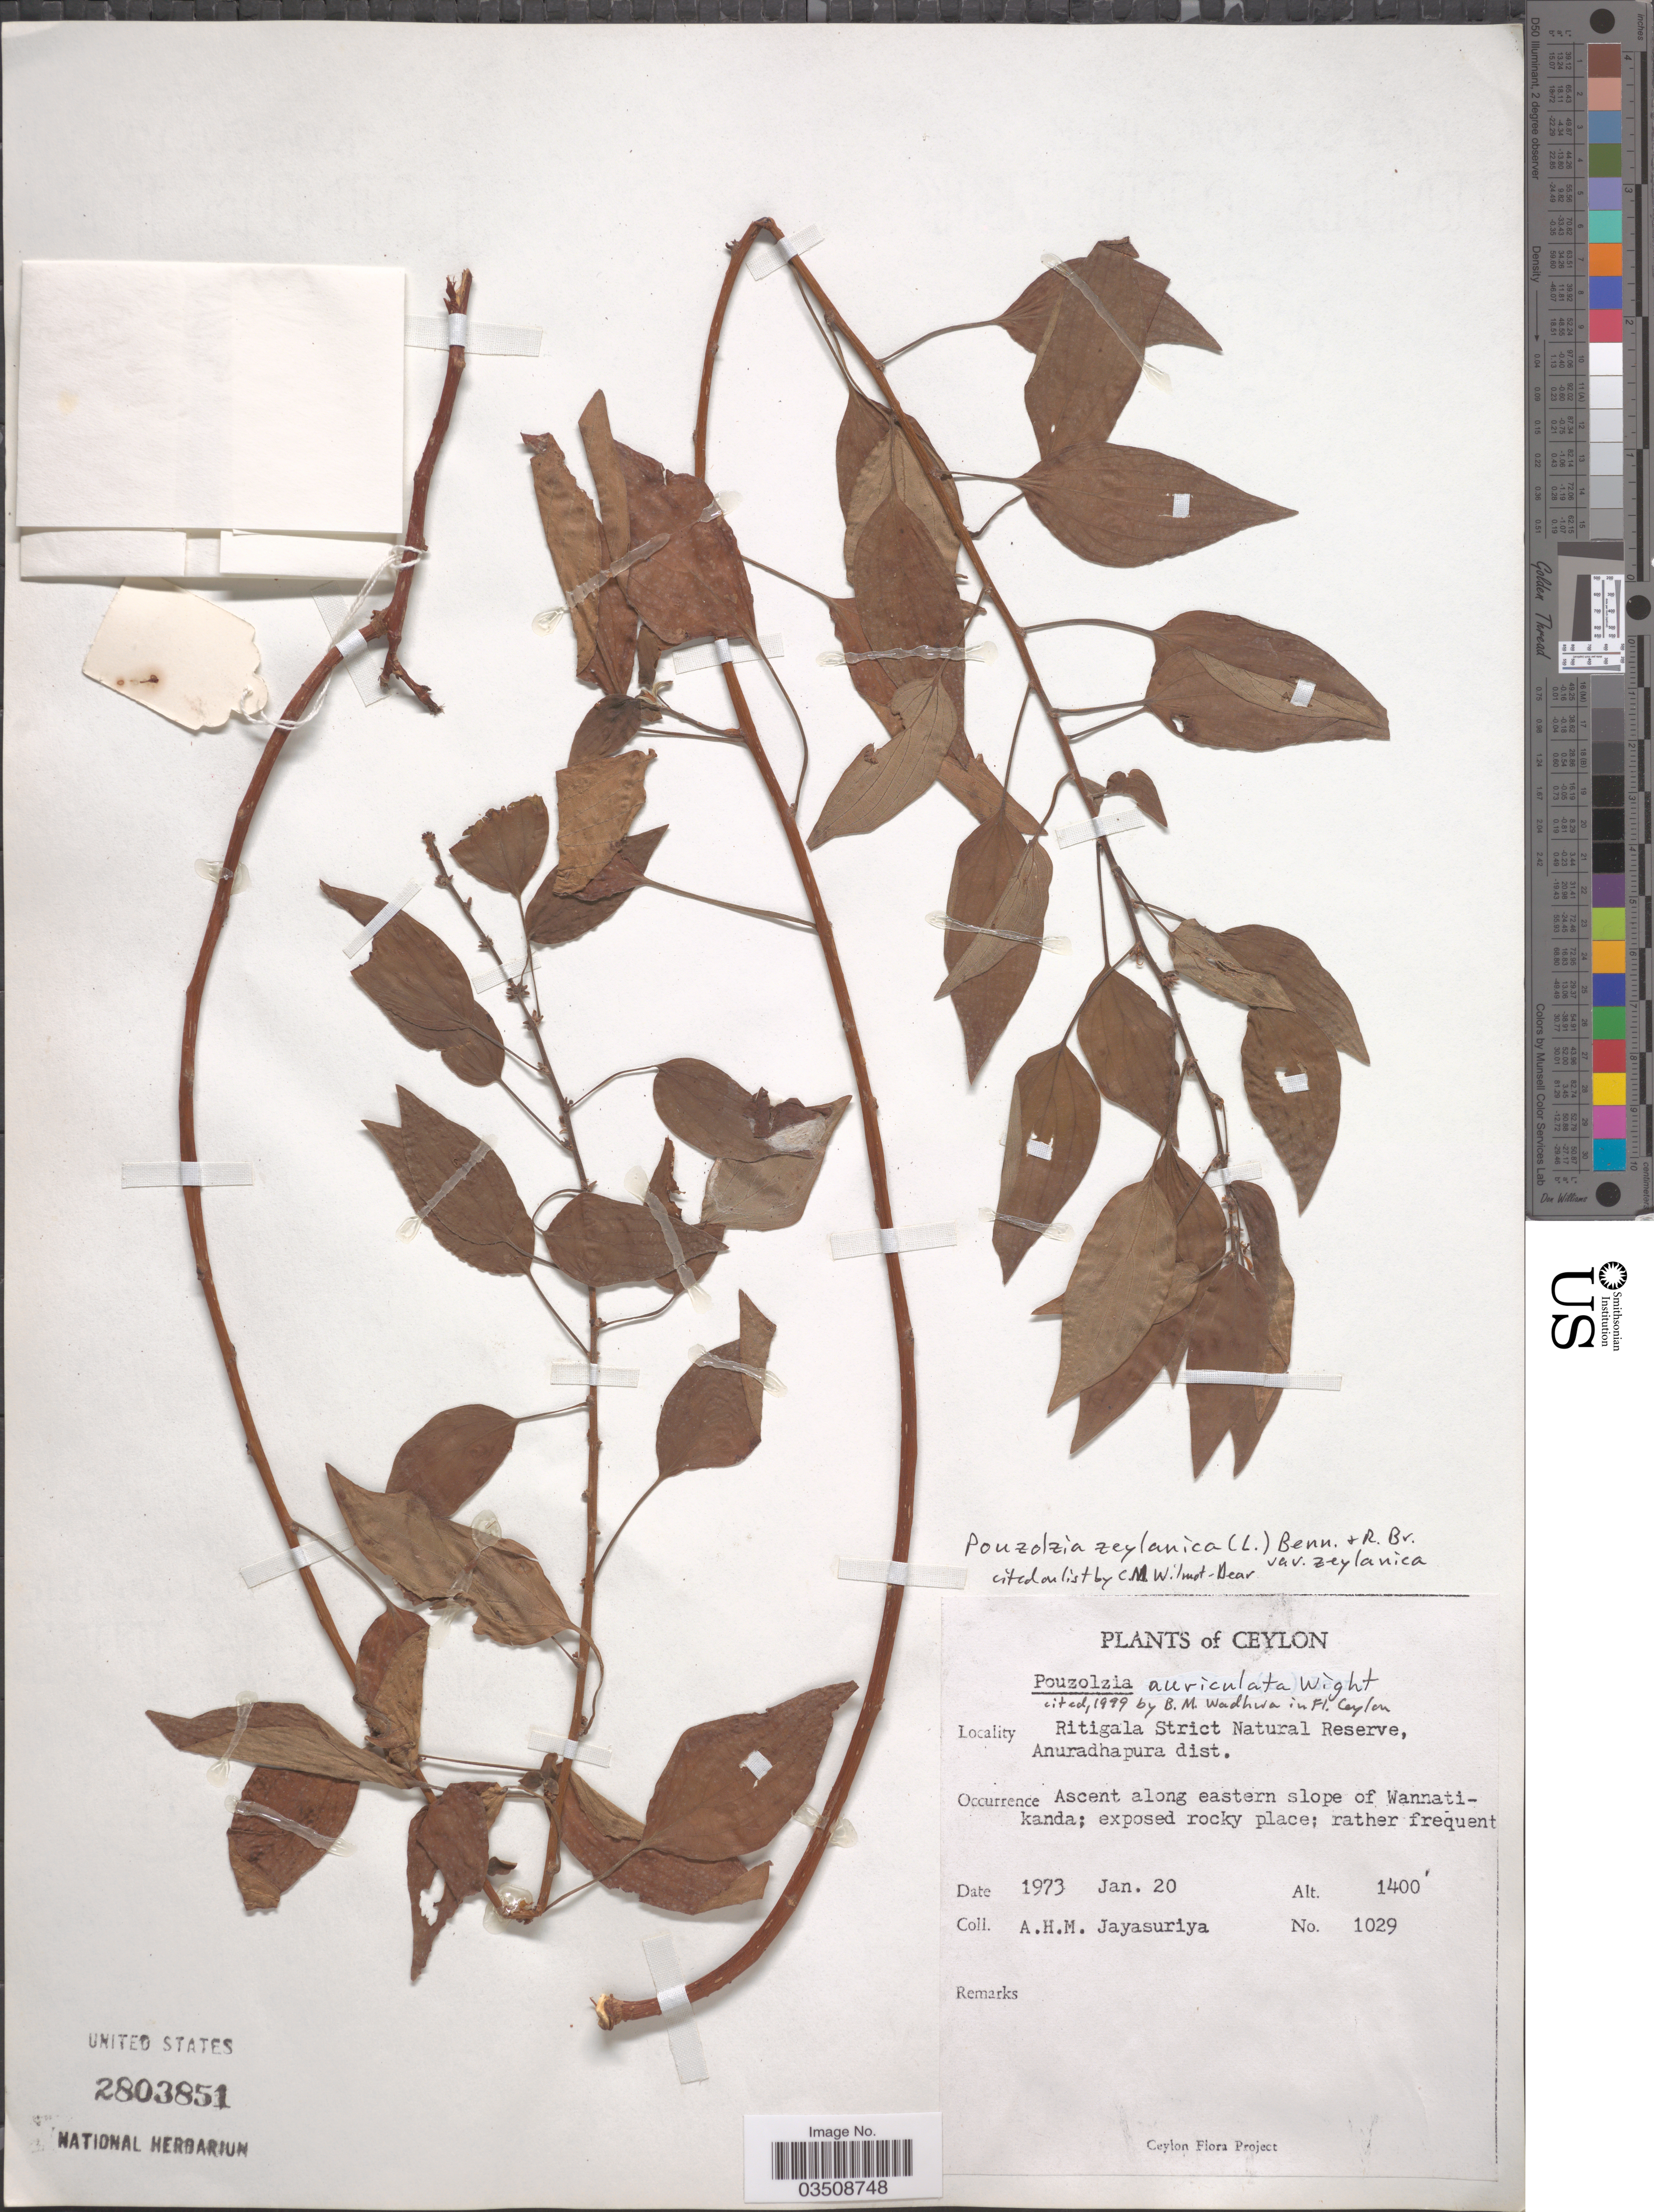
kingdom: Plantae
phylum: Tracheophyta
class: Magnoliopsida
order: Rosales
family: Urticaceae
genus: Pouzolzia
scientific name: Pouzolzia zeylanica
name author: (L.) Benn.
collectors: A. H. Jayasuriya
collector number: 1029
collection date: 1973-01-20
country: Sri Lanka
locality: Ceylon. Ritigala Strict Natural Reserve, Anuradhapura dist. Ascent along eastern slope of Wannati-kanda.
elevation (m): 427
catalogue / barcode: US 2803851